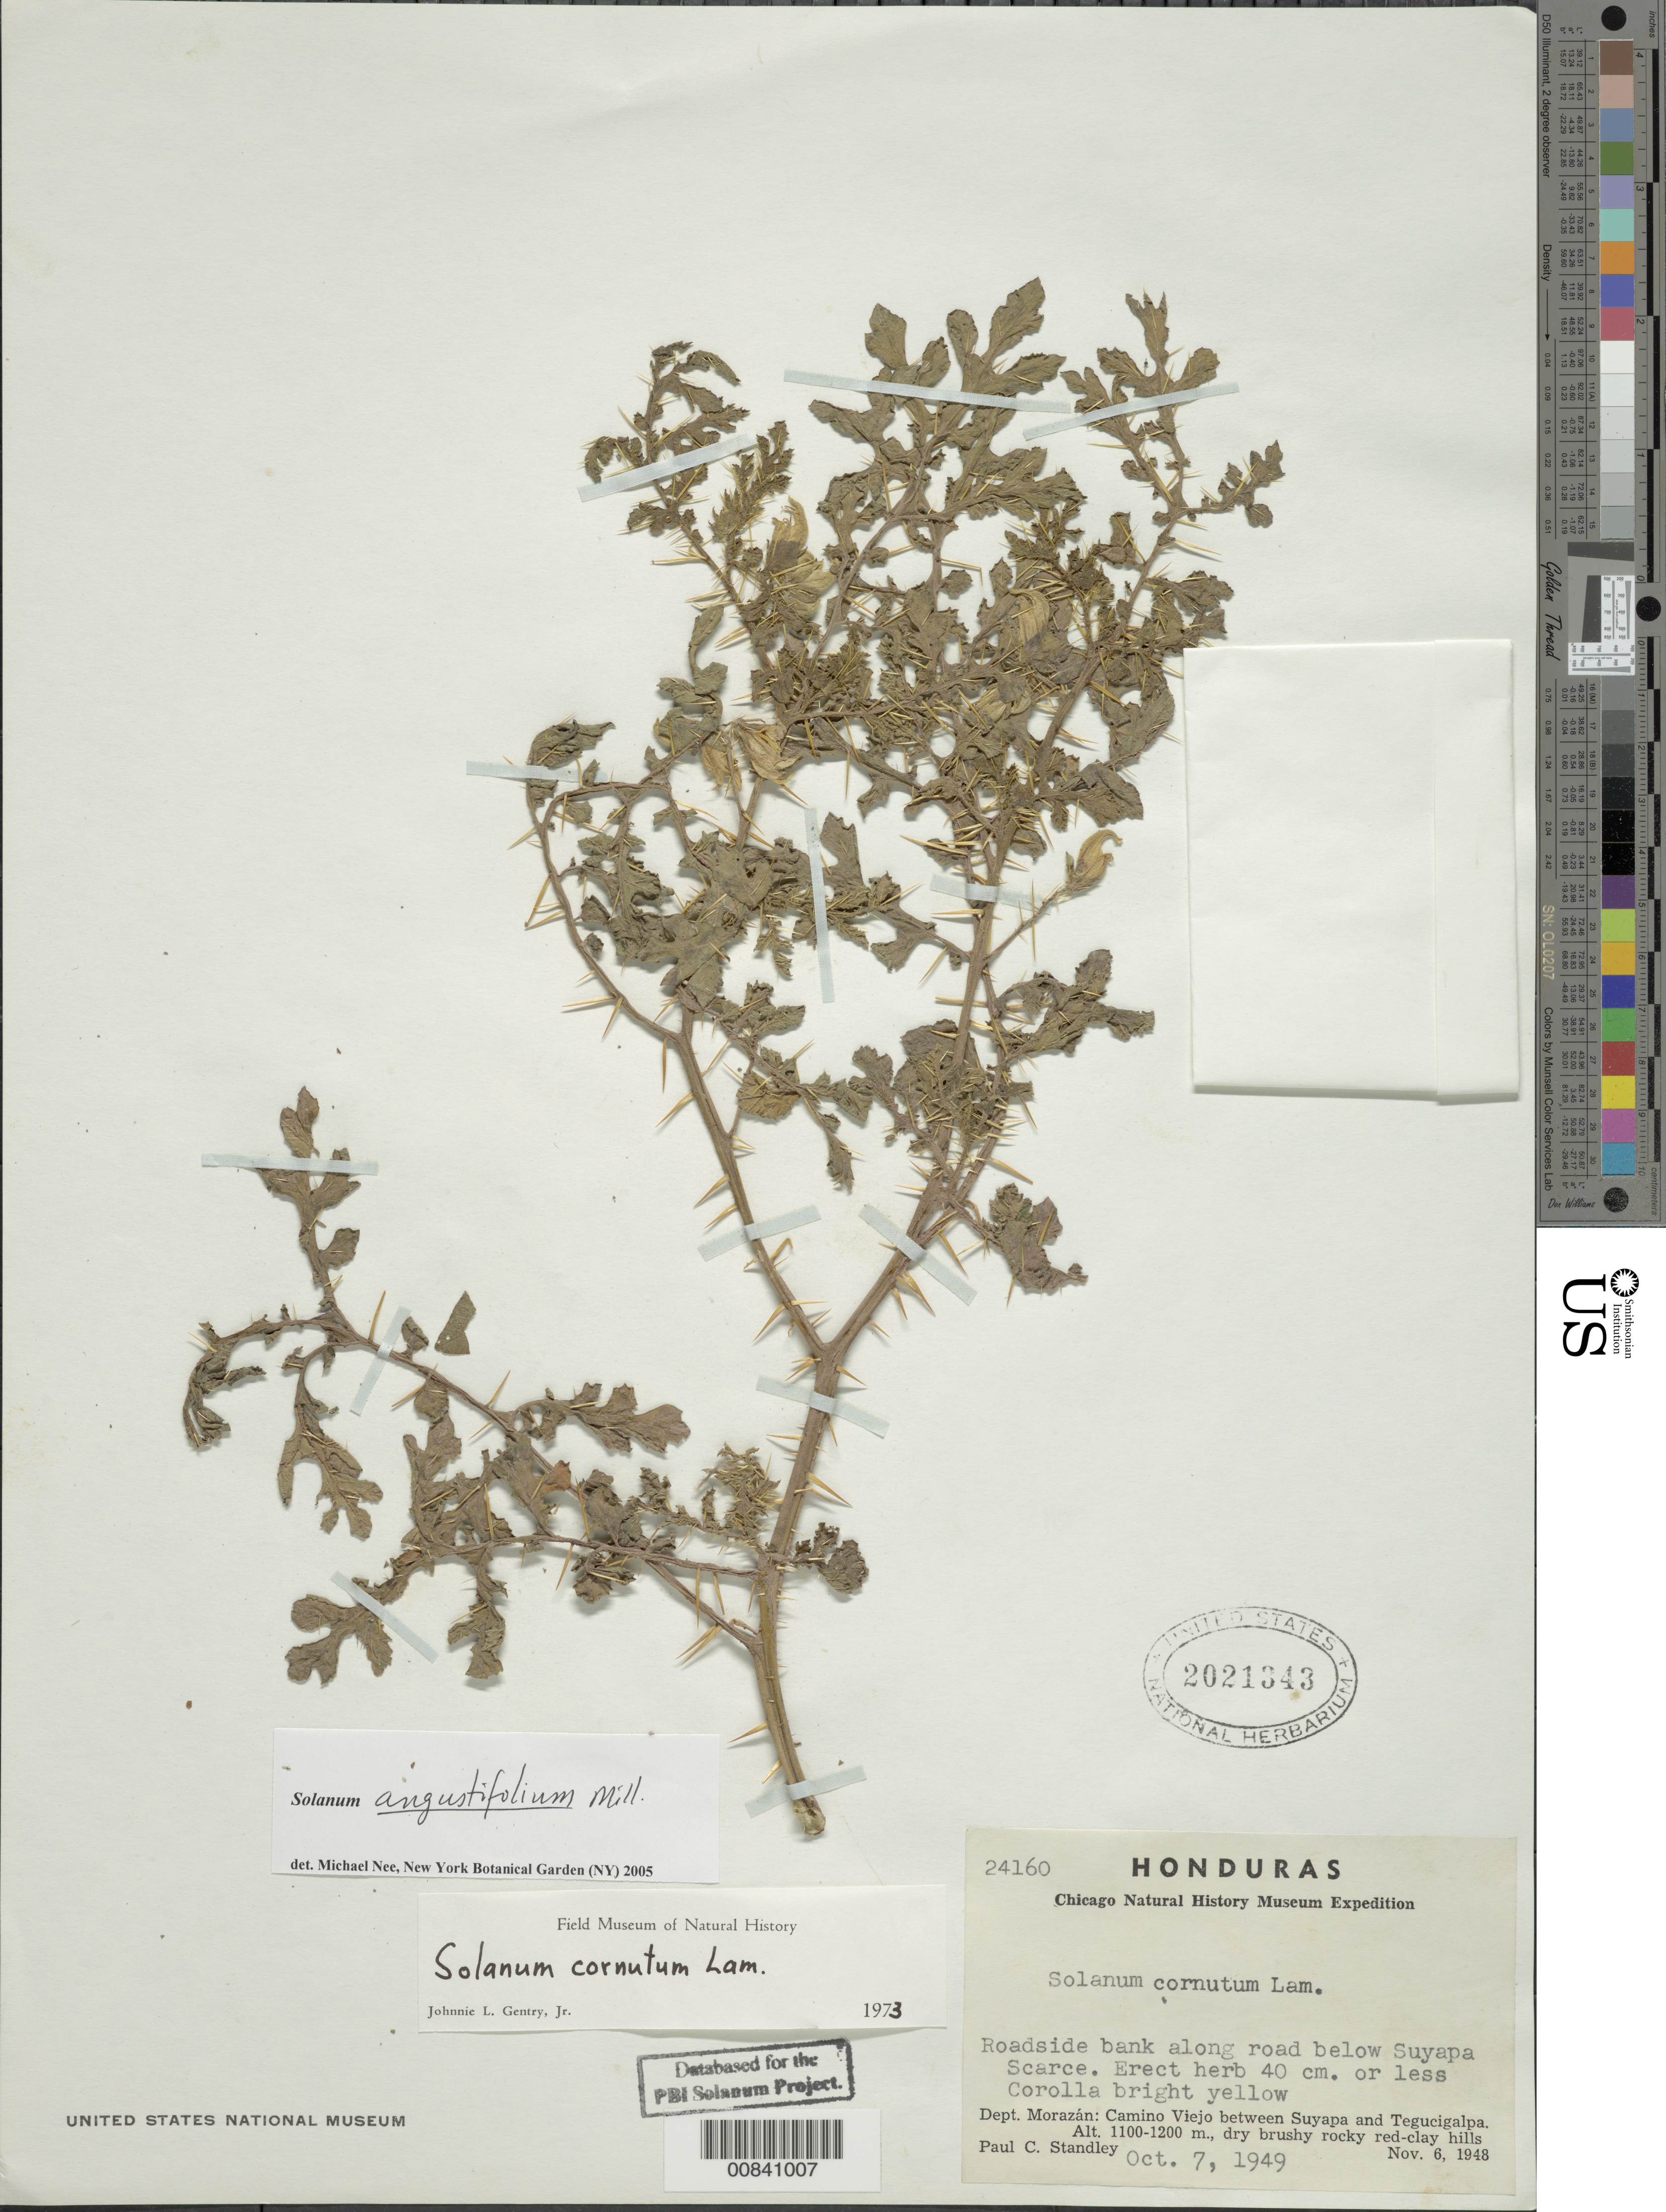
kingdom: Plantae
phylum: Tracheophyta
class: Magnoliopsida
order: Solanales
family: Solanaceae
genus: Solanum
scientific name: Solanum angustifolium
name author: Mill.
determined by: Nee, Michael H.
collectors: P. C. Standley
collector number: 24160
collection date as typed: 7 Oct 1949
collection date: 1949-10-07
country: Honduras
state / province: Fco. Morazán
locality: Camino Viejo between Suyapa and Tegucigalpa. Roadside bank along road below Suyapa.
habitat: Dry brushy rocky red-clay hills.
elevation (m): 1100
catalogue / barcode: US 2021343